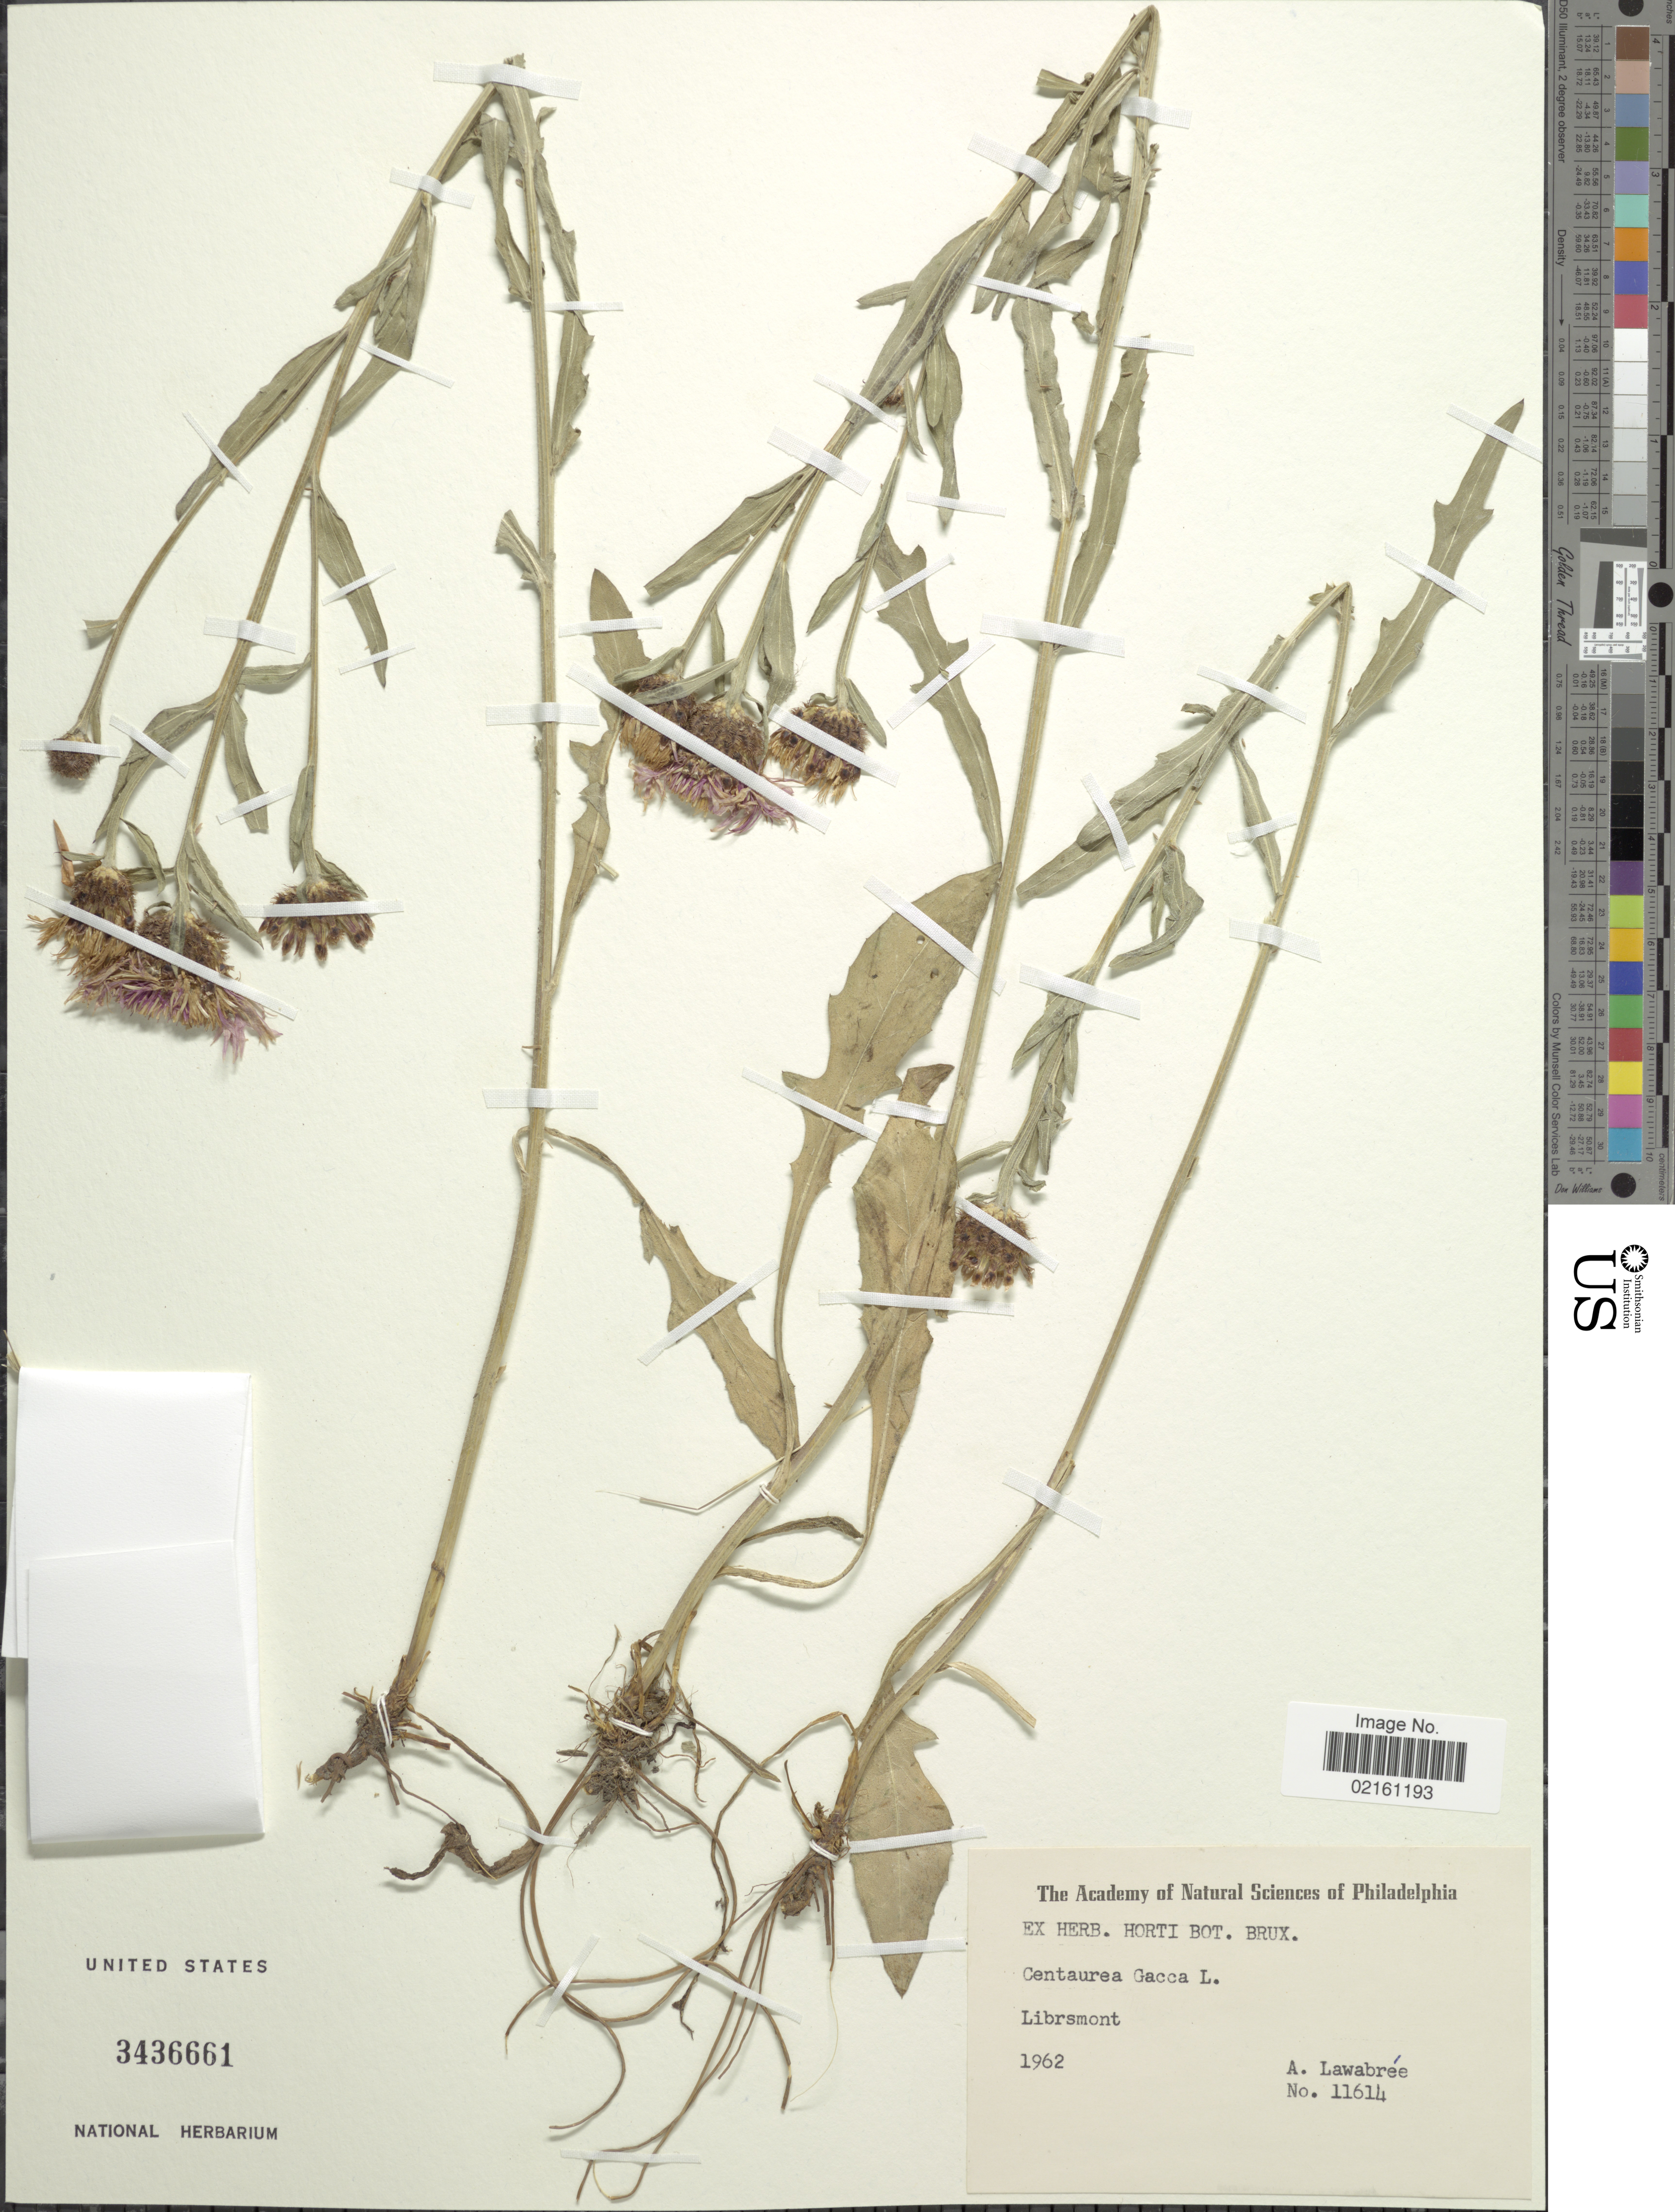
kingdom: Plantae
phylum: Tracheophyta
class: Magnoliopsida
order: Asterales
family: Asteraceae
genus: Centaurea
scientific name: Centaurea jacea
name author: L.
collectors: A. Lawabree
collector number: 11614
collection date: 1962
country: Belgium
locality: Librsmont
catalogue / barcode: US 3436661